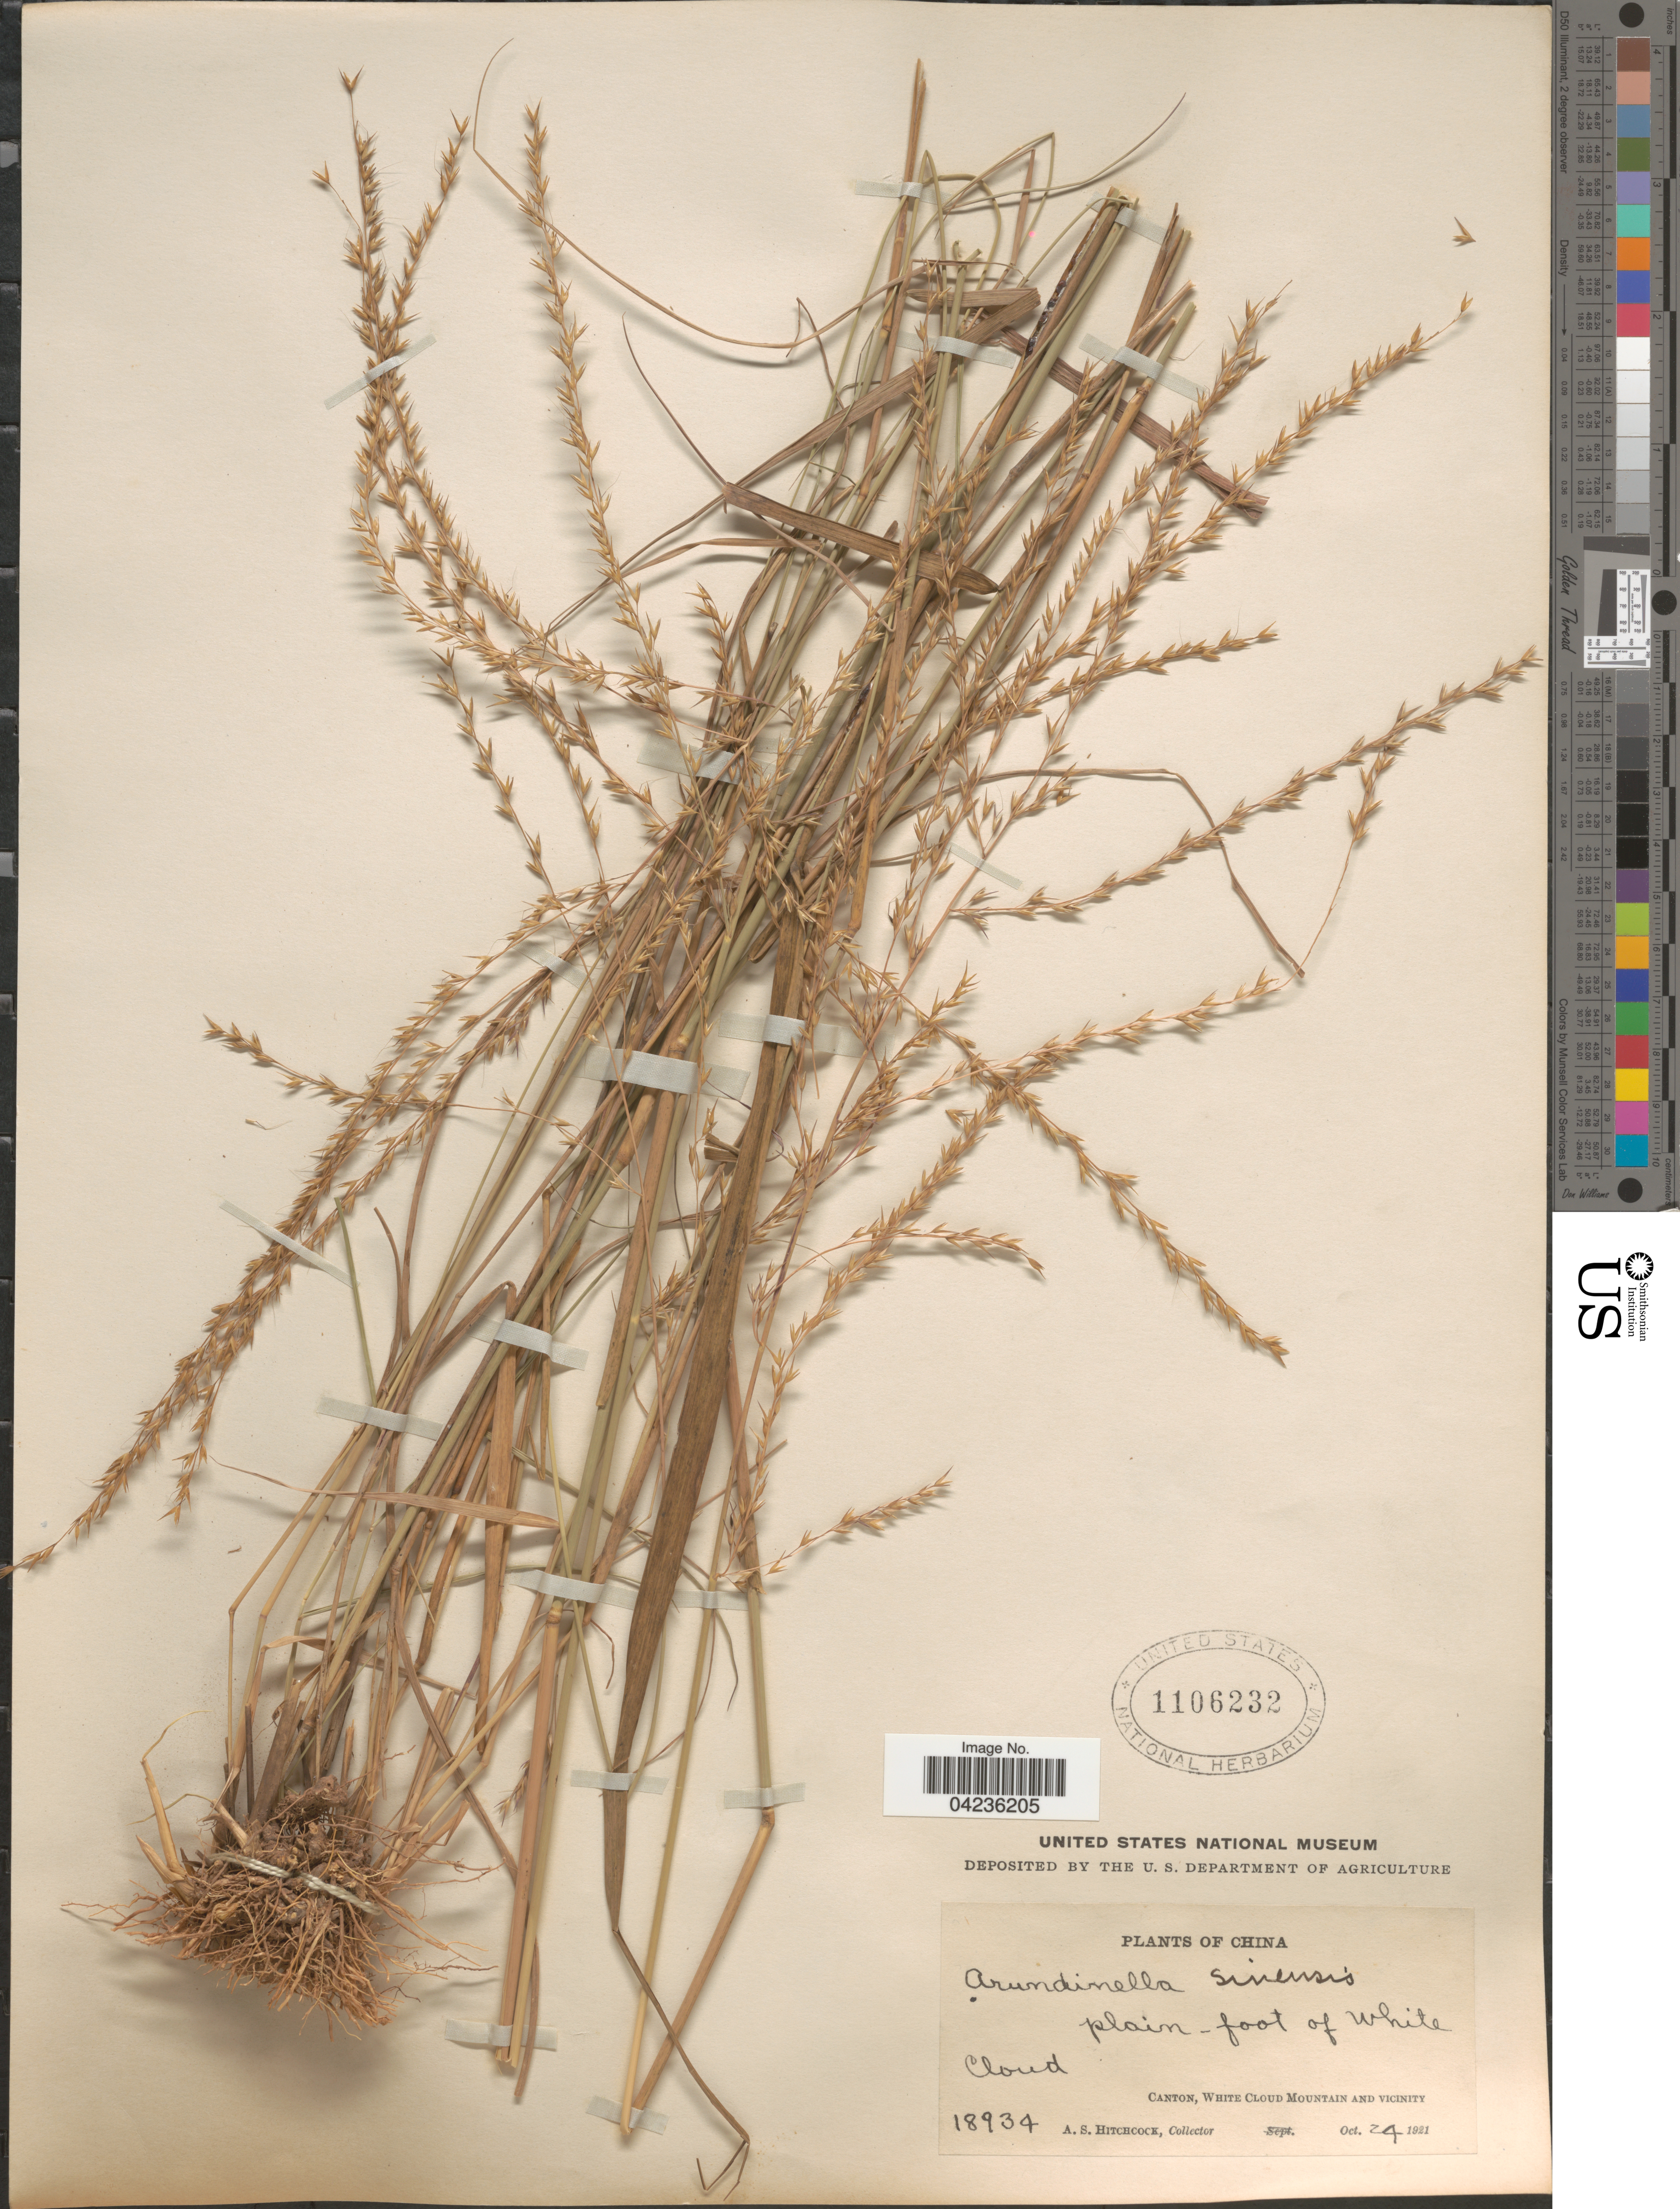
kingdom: Plantae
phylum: Tracheophyta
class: Liliopsida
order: Poales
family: Poaceae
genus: Arundinella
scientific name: Arundinella setosa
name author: Trin.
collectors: A. S. Hitchcock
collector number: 18934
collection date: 1921-10-24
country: China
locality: Canton, White Cloud Mountain and vicinity.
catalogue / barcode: US 1106232